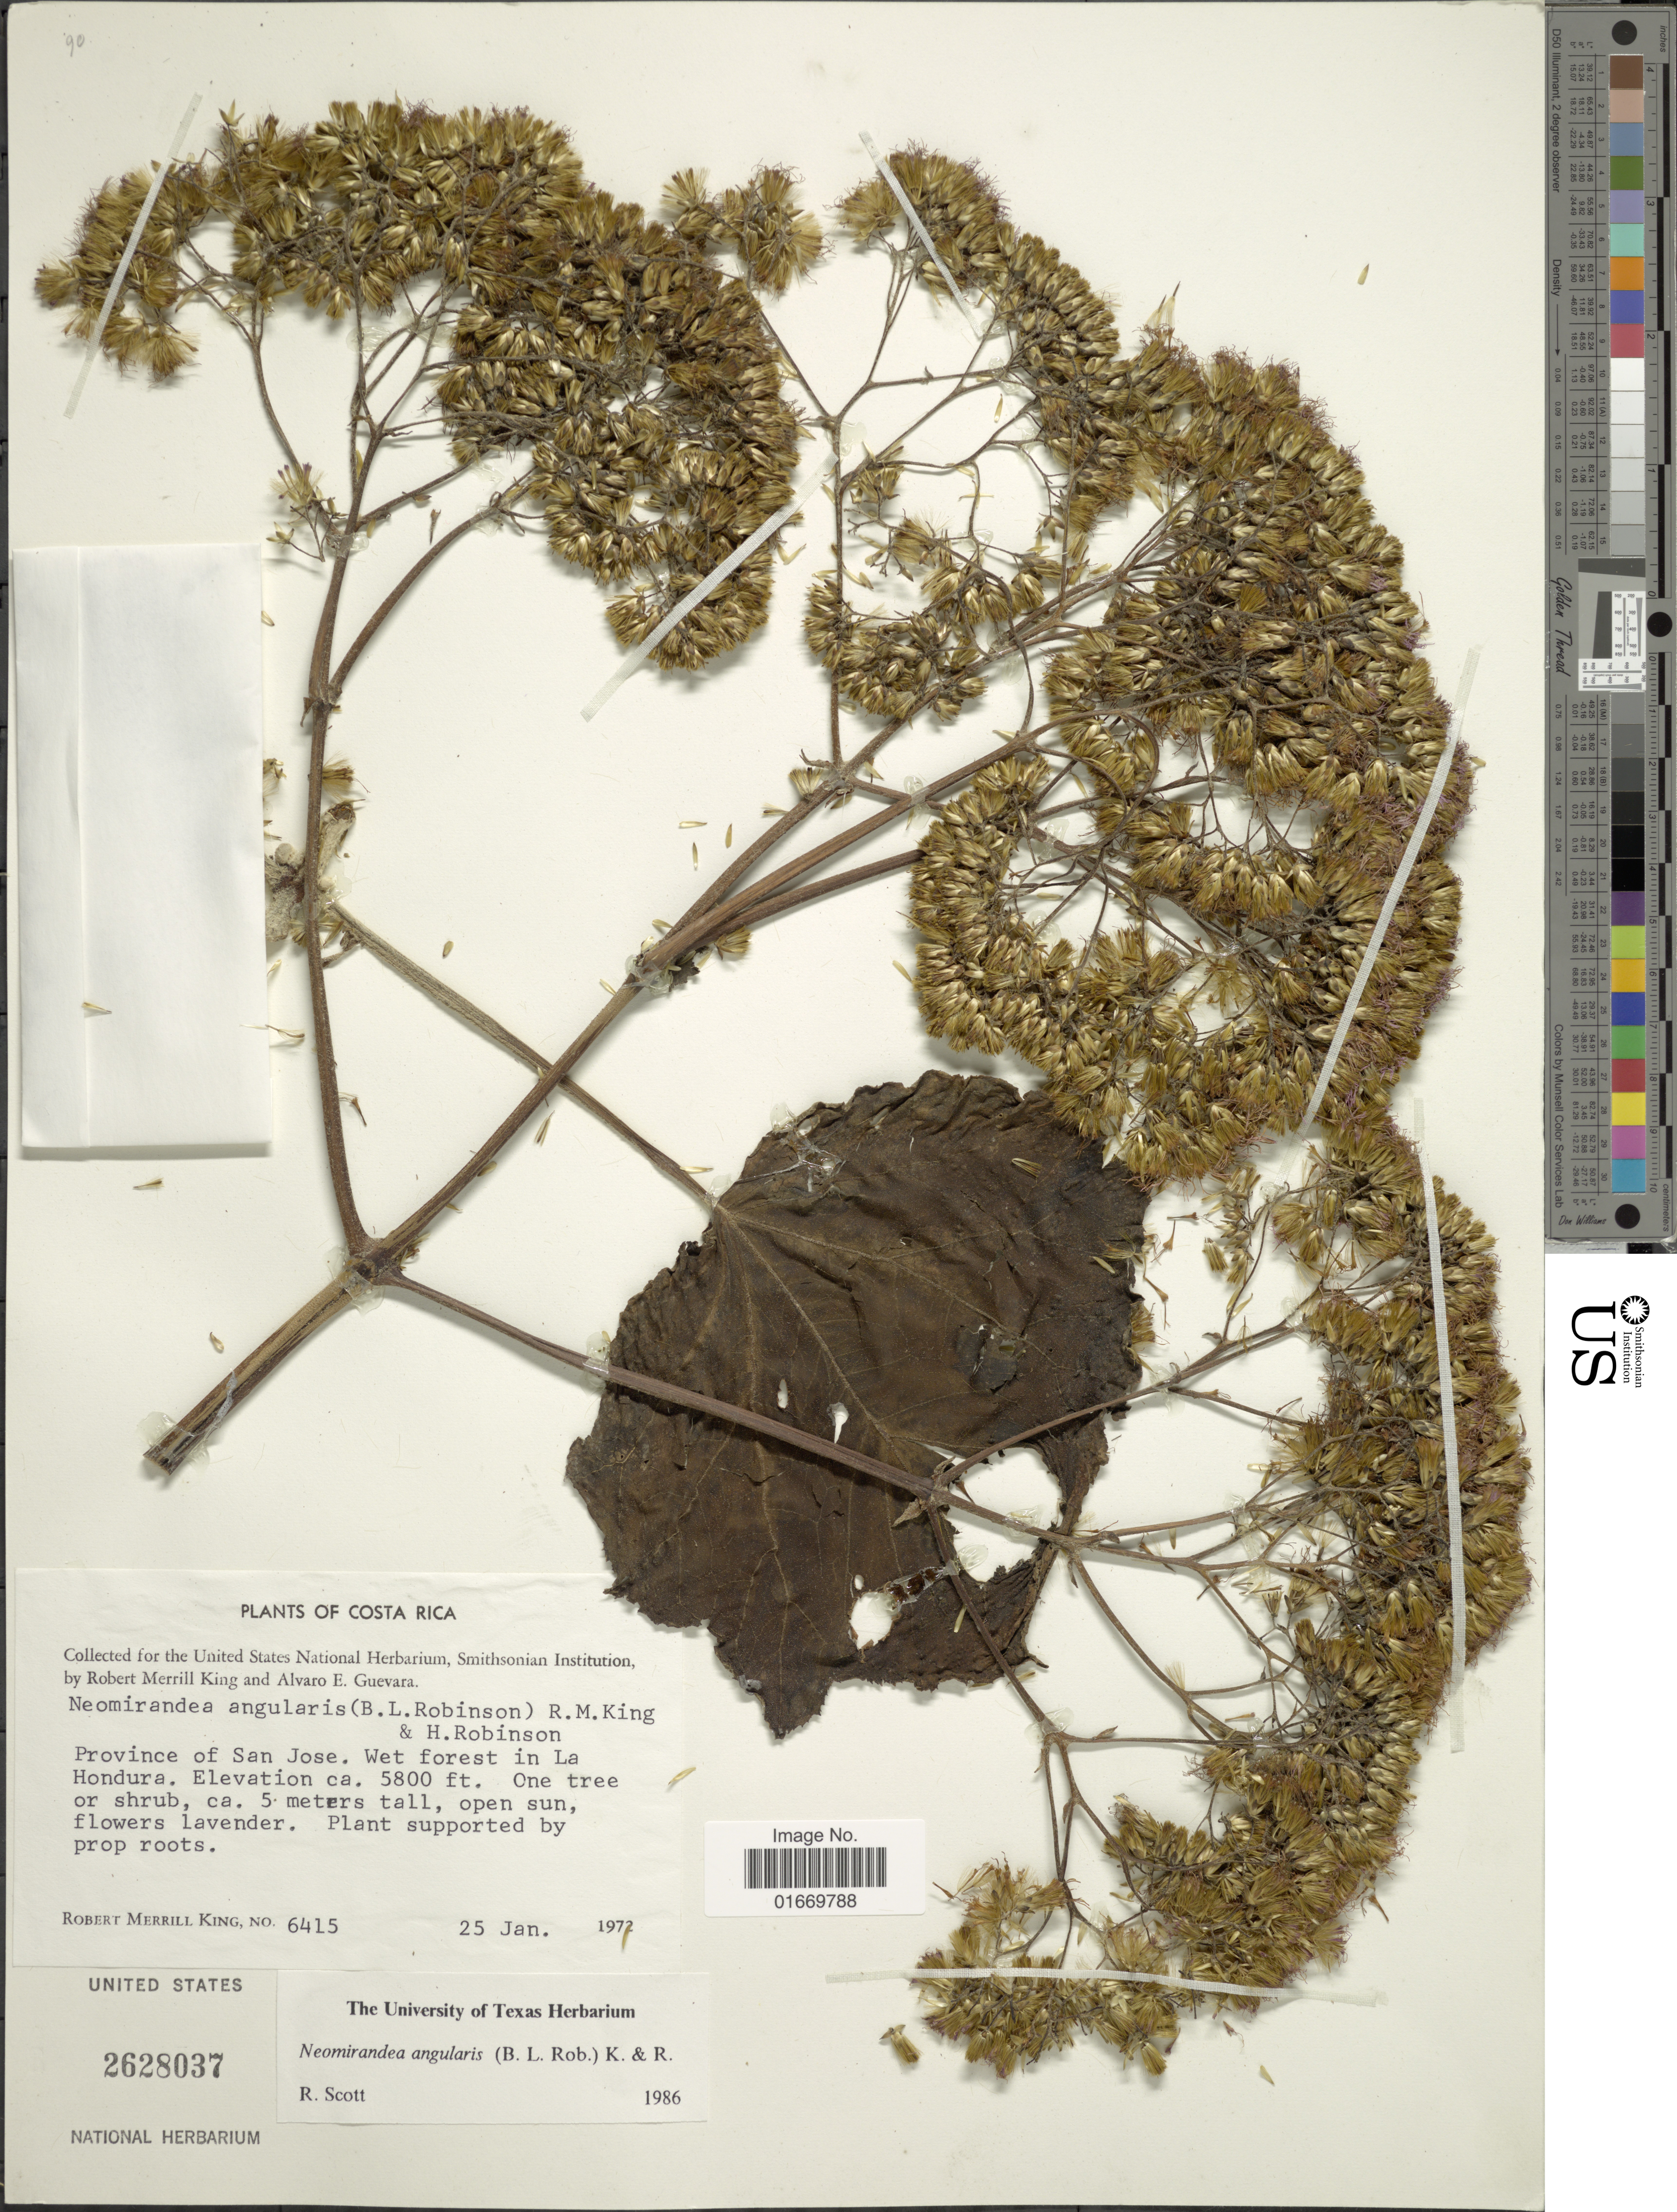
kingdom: Plantae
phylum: Tracheophyta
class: Magnoliopsida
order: Asterales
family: Asteraceae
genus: Neomirandea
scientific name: Neomirandea angularis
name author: (B.L. Rob.) R.M. King & H. Rob.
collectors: R. M. King & A. E. Guevara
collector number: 6415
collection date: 1972-01-25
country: Costa Rica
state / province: San José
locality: Wet forest in La Hondura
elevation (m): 1768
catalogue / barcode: US 2628037